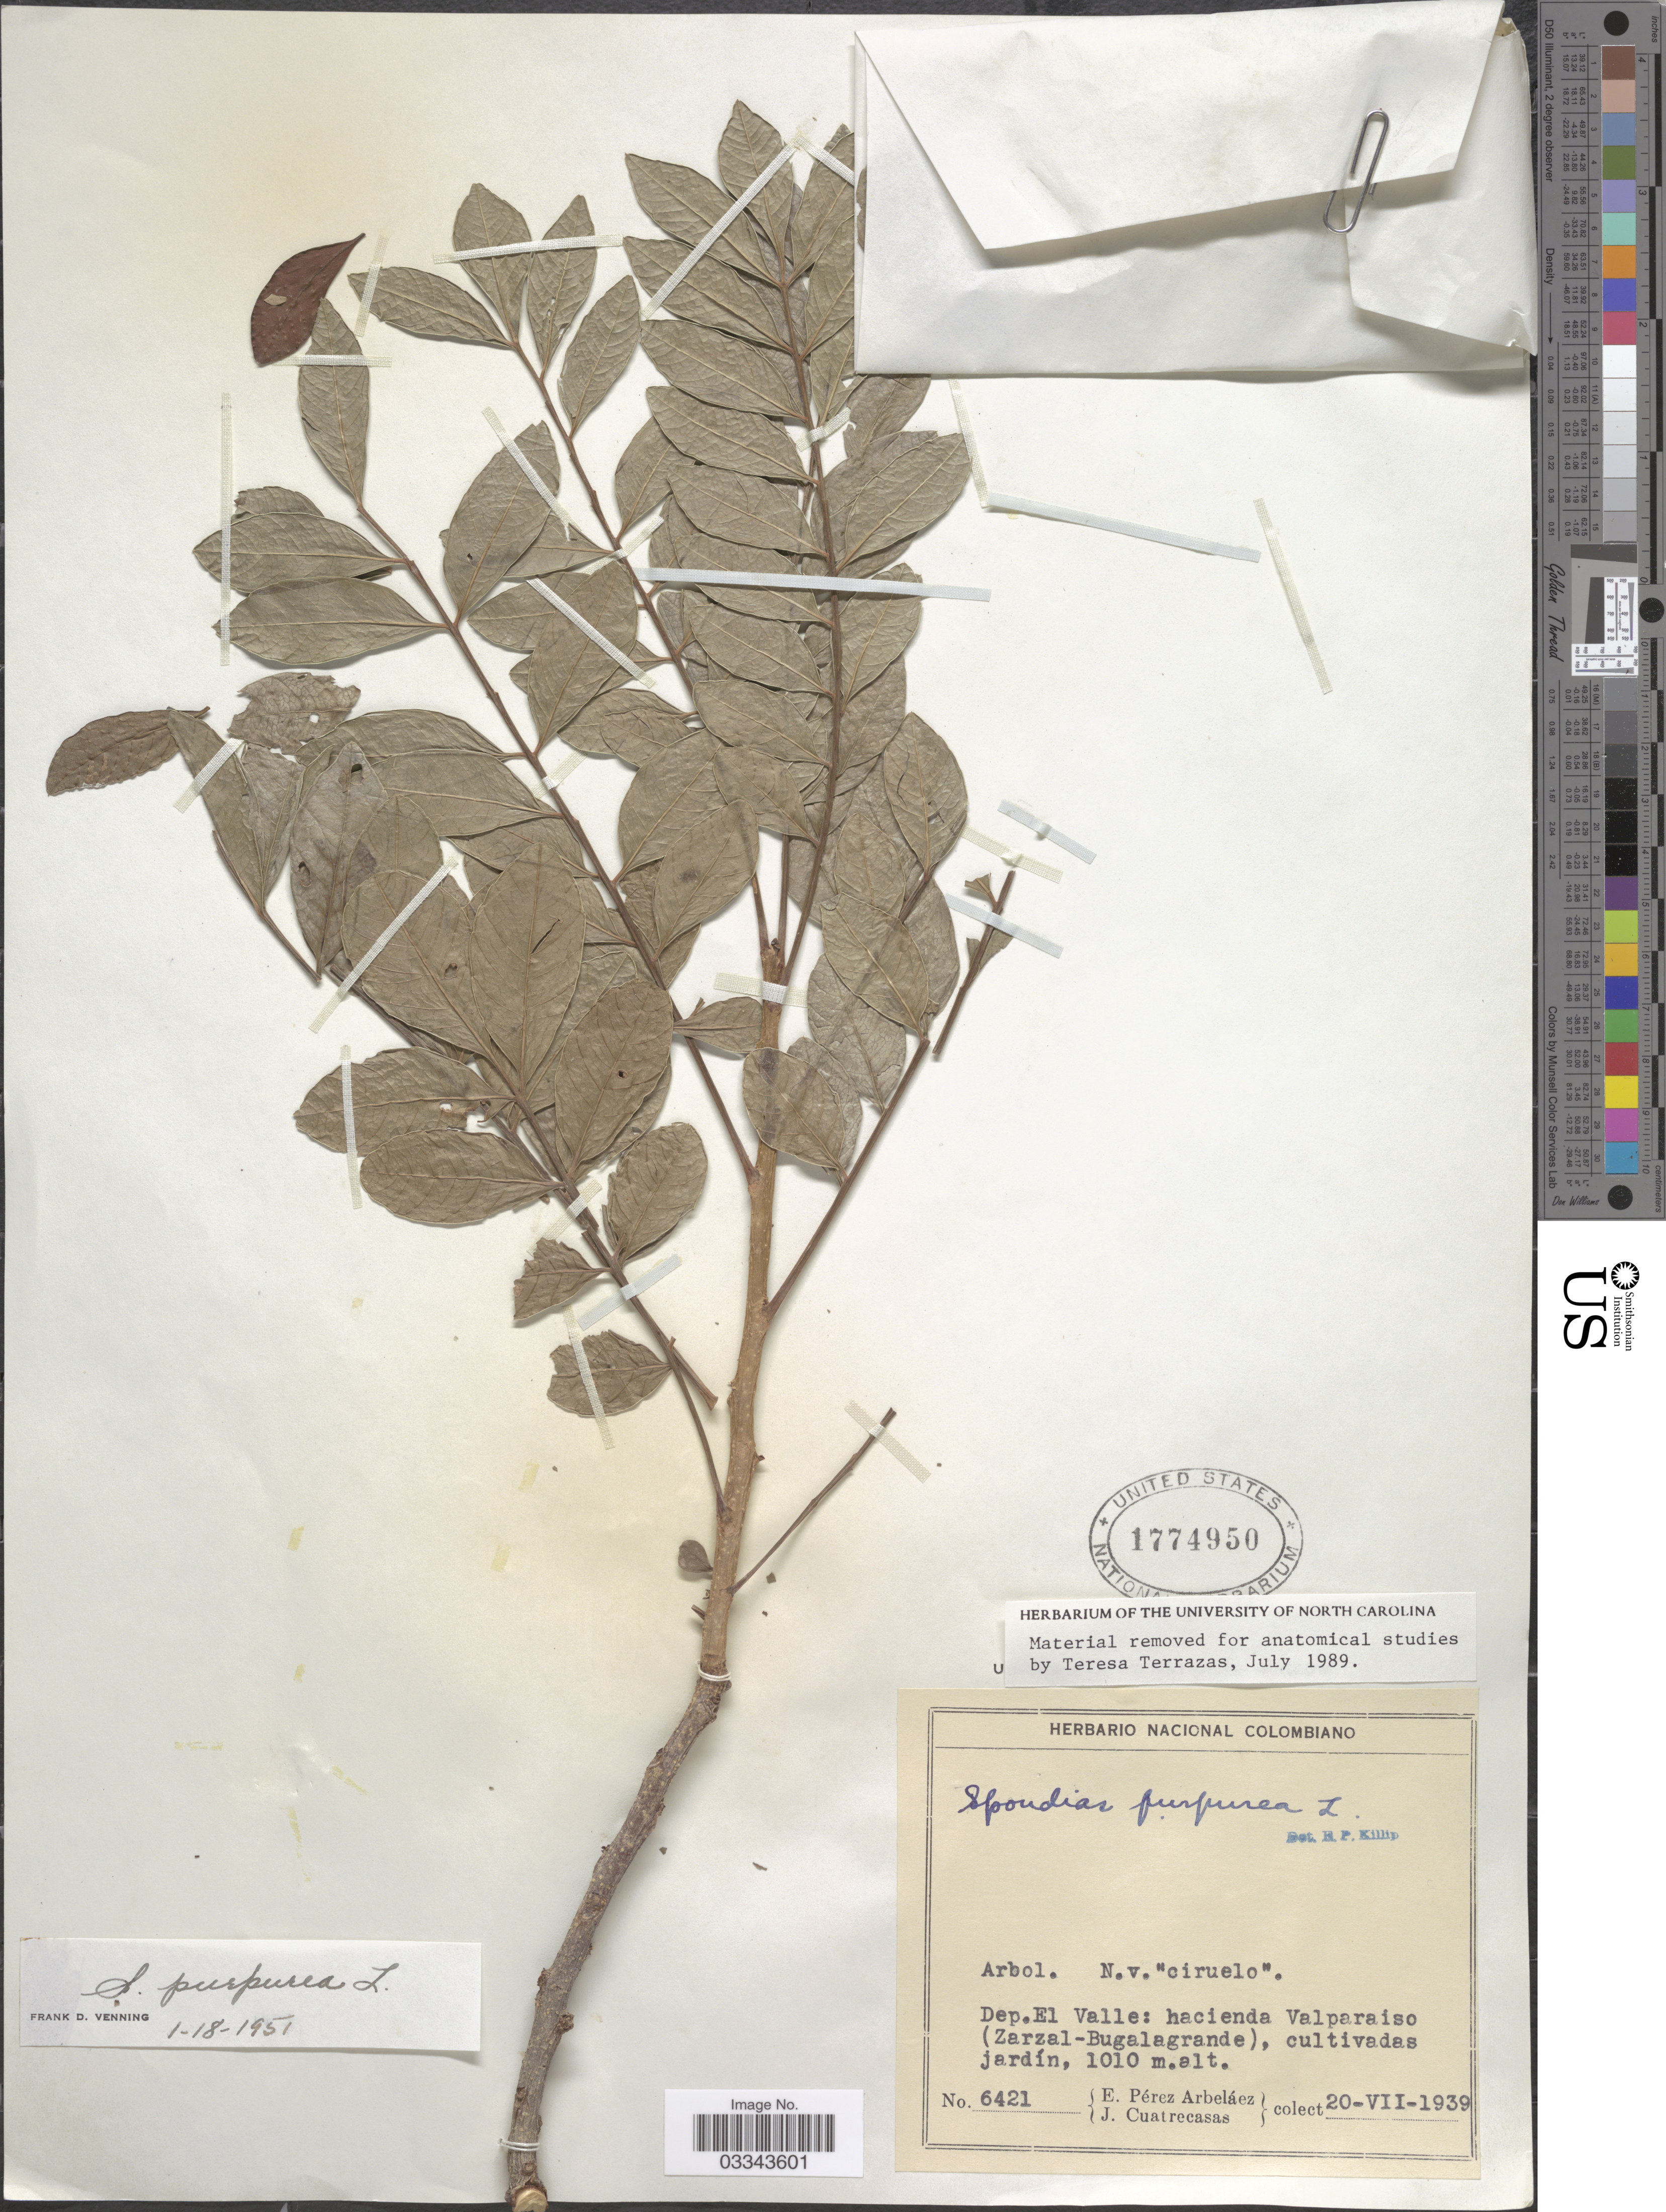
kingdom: Plantae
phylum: Tracheophyta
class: Magnoliopsida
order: Sapindales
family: Anacardiaceae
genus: Spondias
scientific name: Spondias purpurea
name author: L.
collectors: E. Pérez Arbeláez & J. Cuatrecasas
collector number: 6421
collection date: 1939-07-20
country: Colombia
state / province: Valle del Cauca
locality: Dep. El Valle: hacienda Valparaiso (Zarzal-Bugalagrande), cultivadas jardín.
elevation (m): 1010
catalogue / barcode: US 1774950